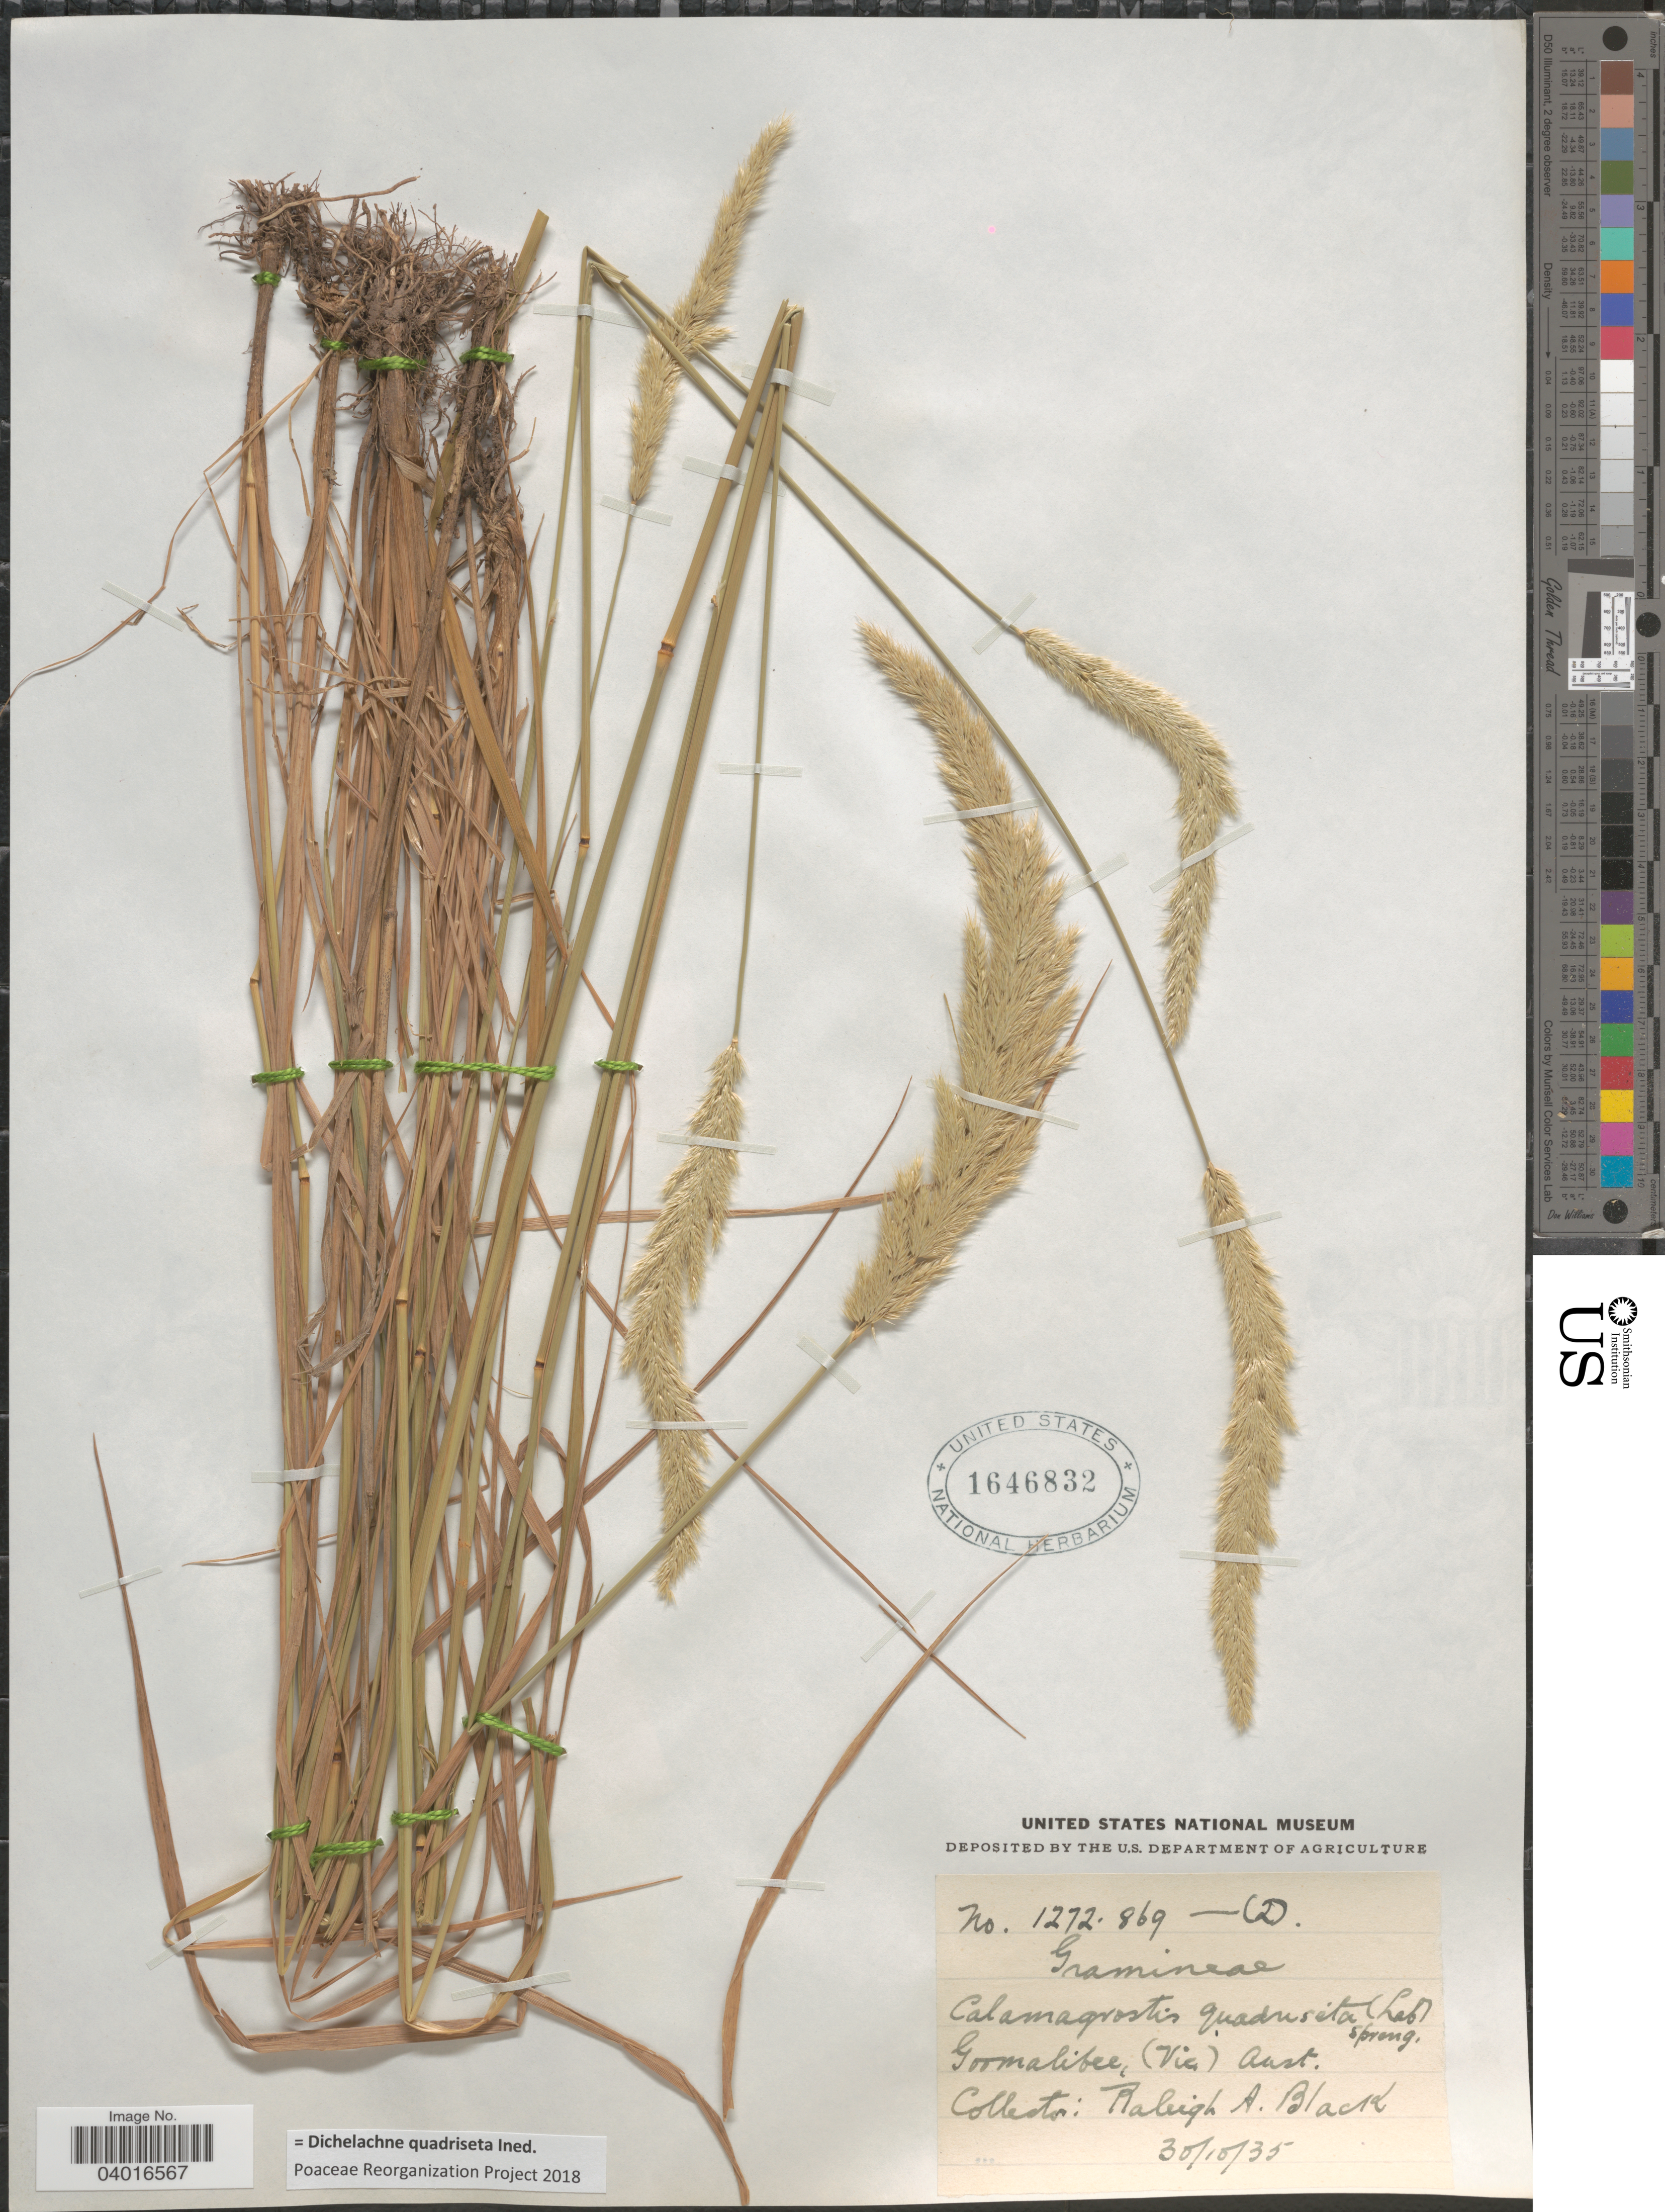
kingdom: Plantae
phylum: Tracheophyta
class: Liliopsida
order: Poales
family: Poaceae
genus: Dichelachne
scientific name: Dichelachne quadriseta ined.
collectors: R. A. Black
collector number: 1272869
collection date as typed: Transcribed d/m/y: 30/10/35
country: Australia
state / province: Victoria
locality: Goomalibee, (Vic) Aust.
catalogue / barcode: US 1646832